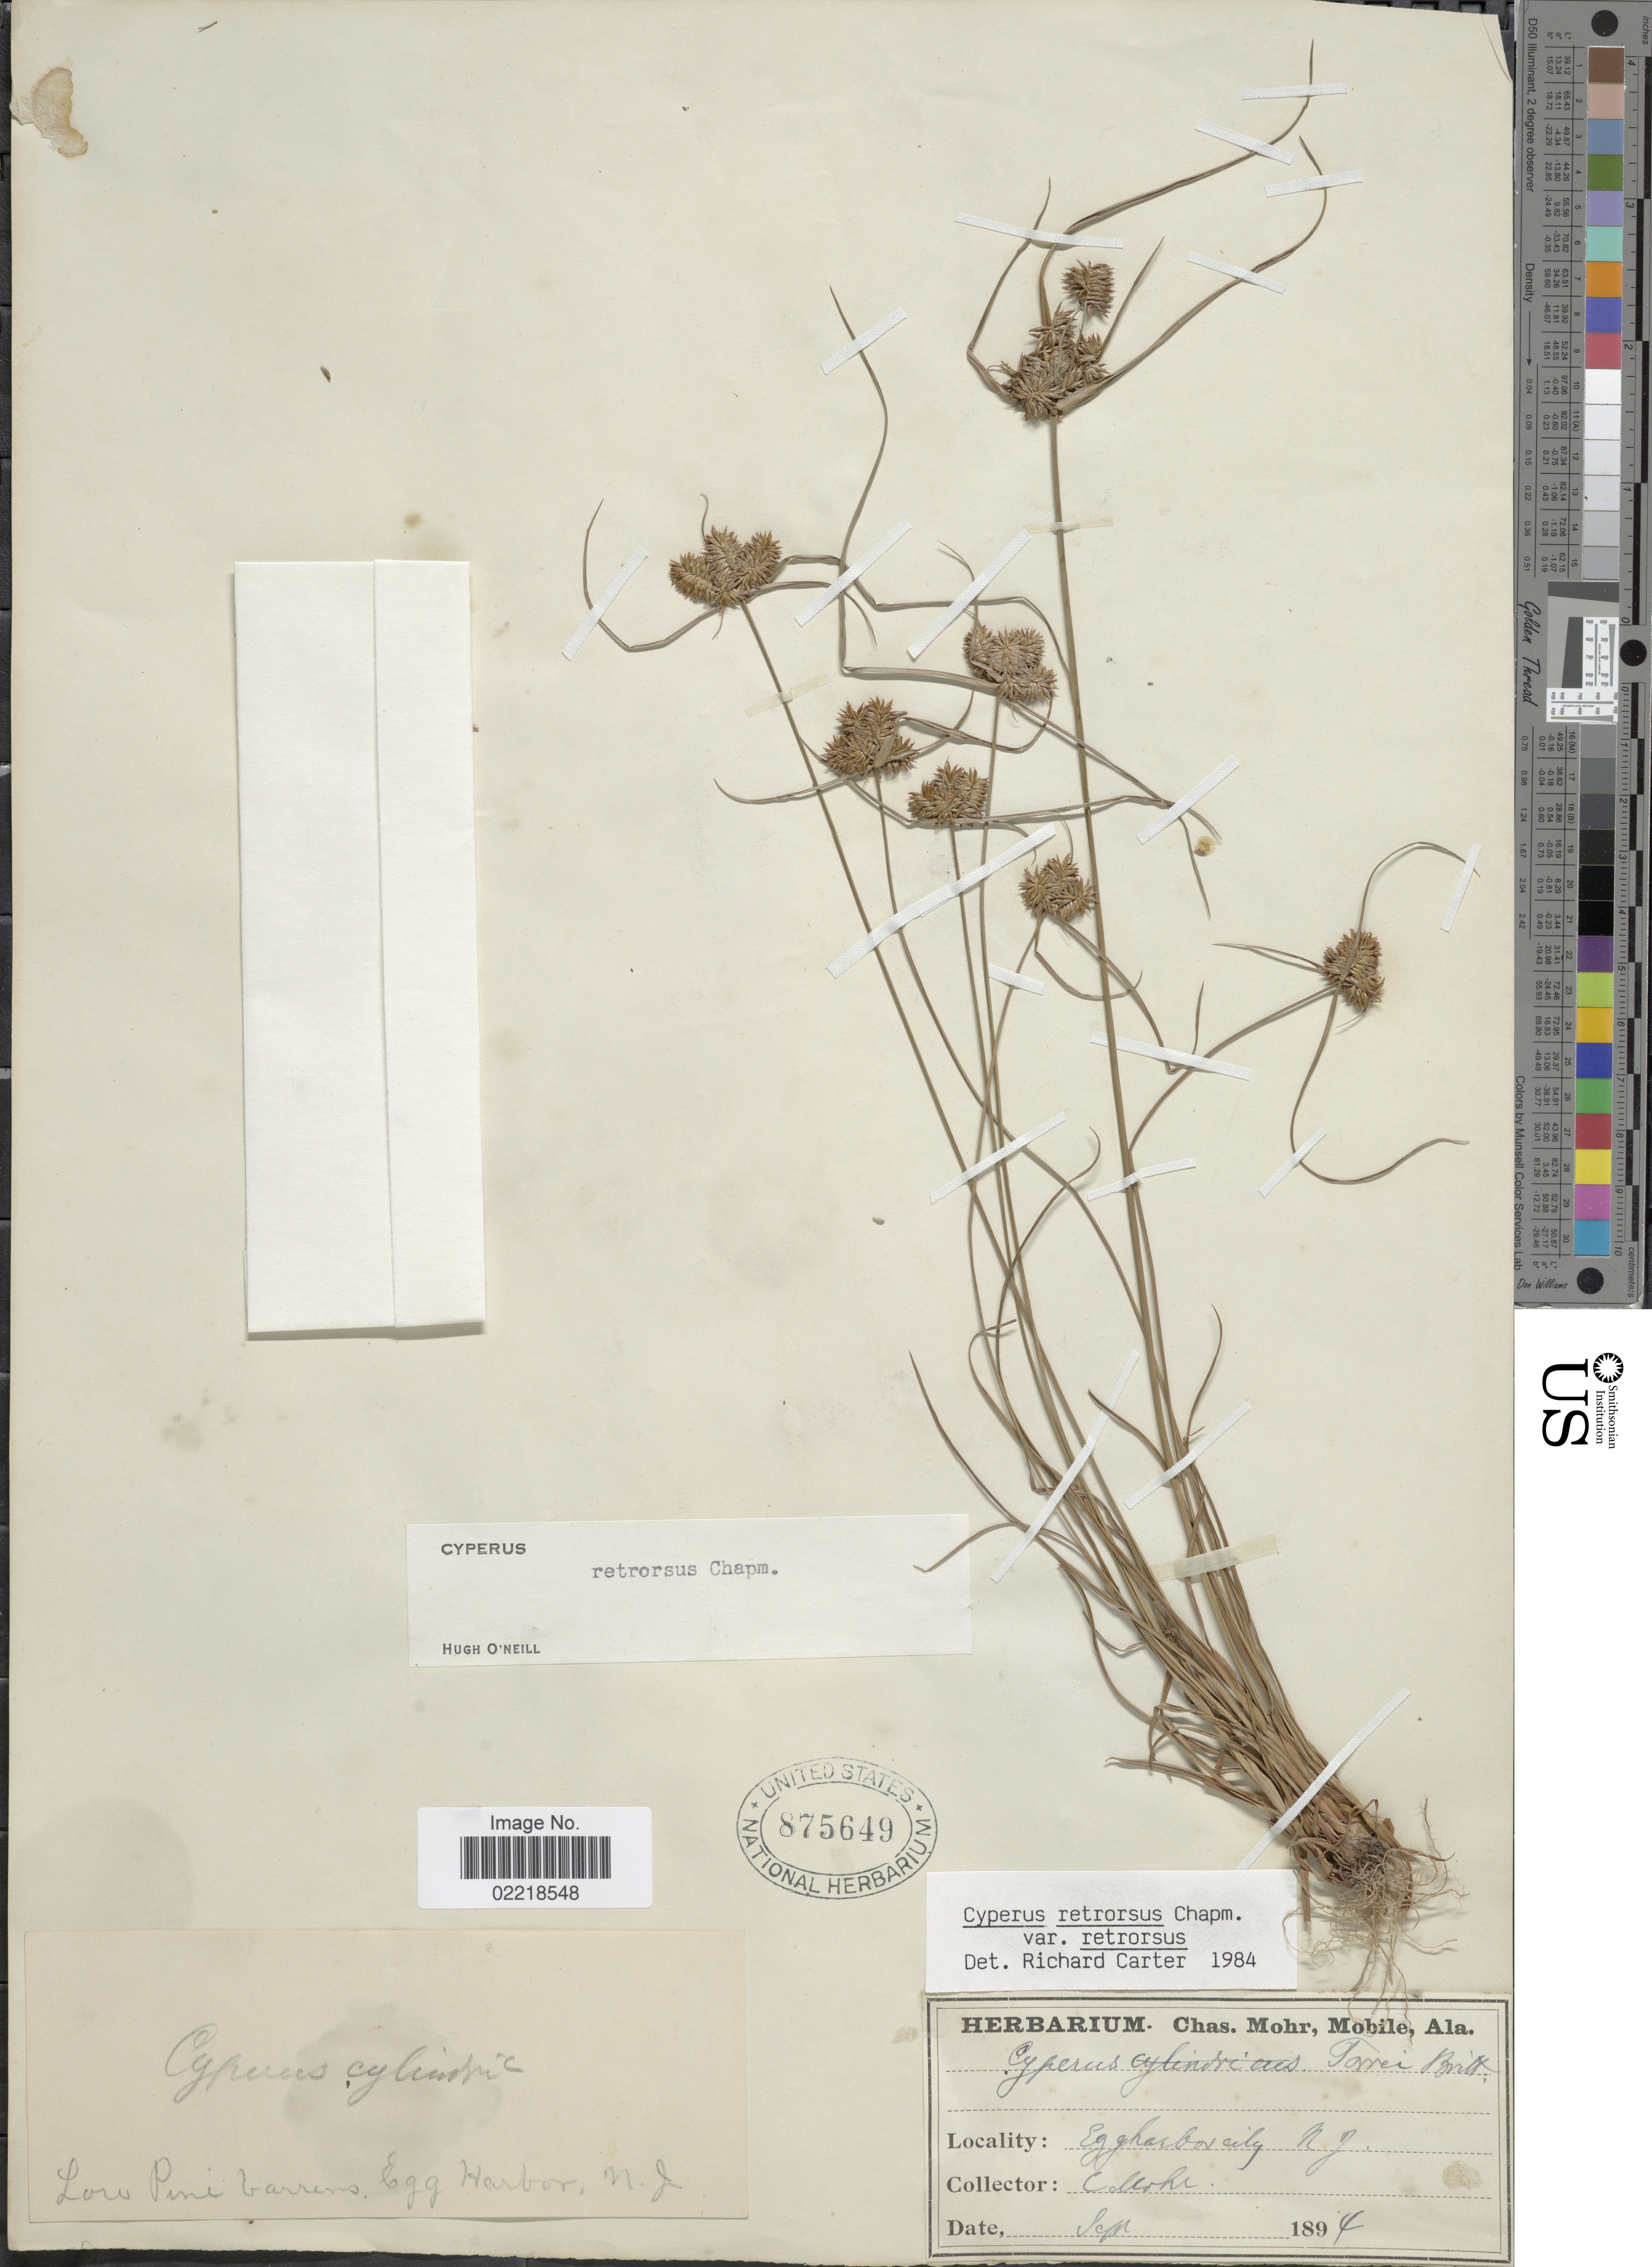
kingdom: Plantae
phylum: Tracheophyta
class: Liliopsida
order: Poales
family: Cyperaceae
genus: Cyperus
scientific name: Cyperus retrorsus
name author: Chapm.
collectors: C. T. Mohr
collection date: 1894-09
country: United States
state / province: New Jersey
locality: Egg Harbor City, low pine barrens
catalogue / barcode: US 875649